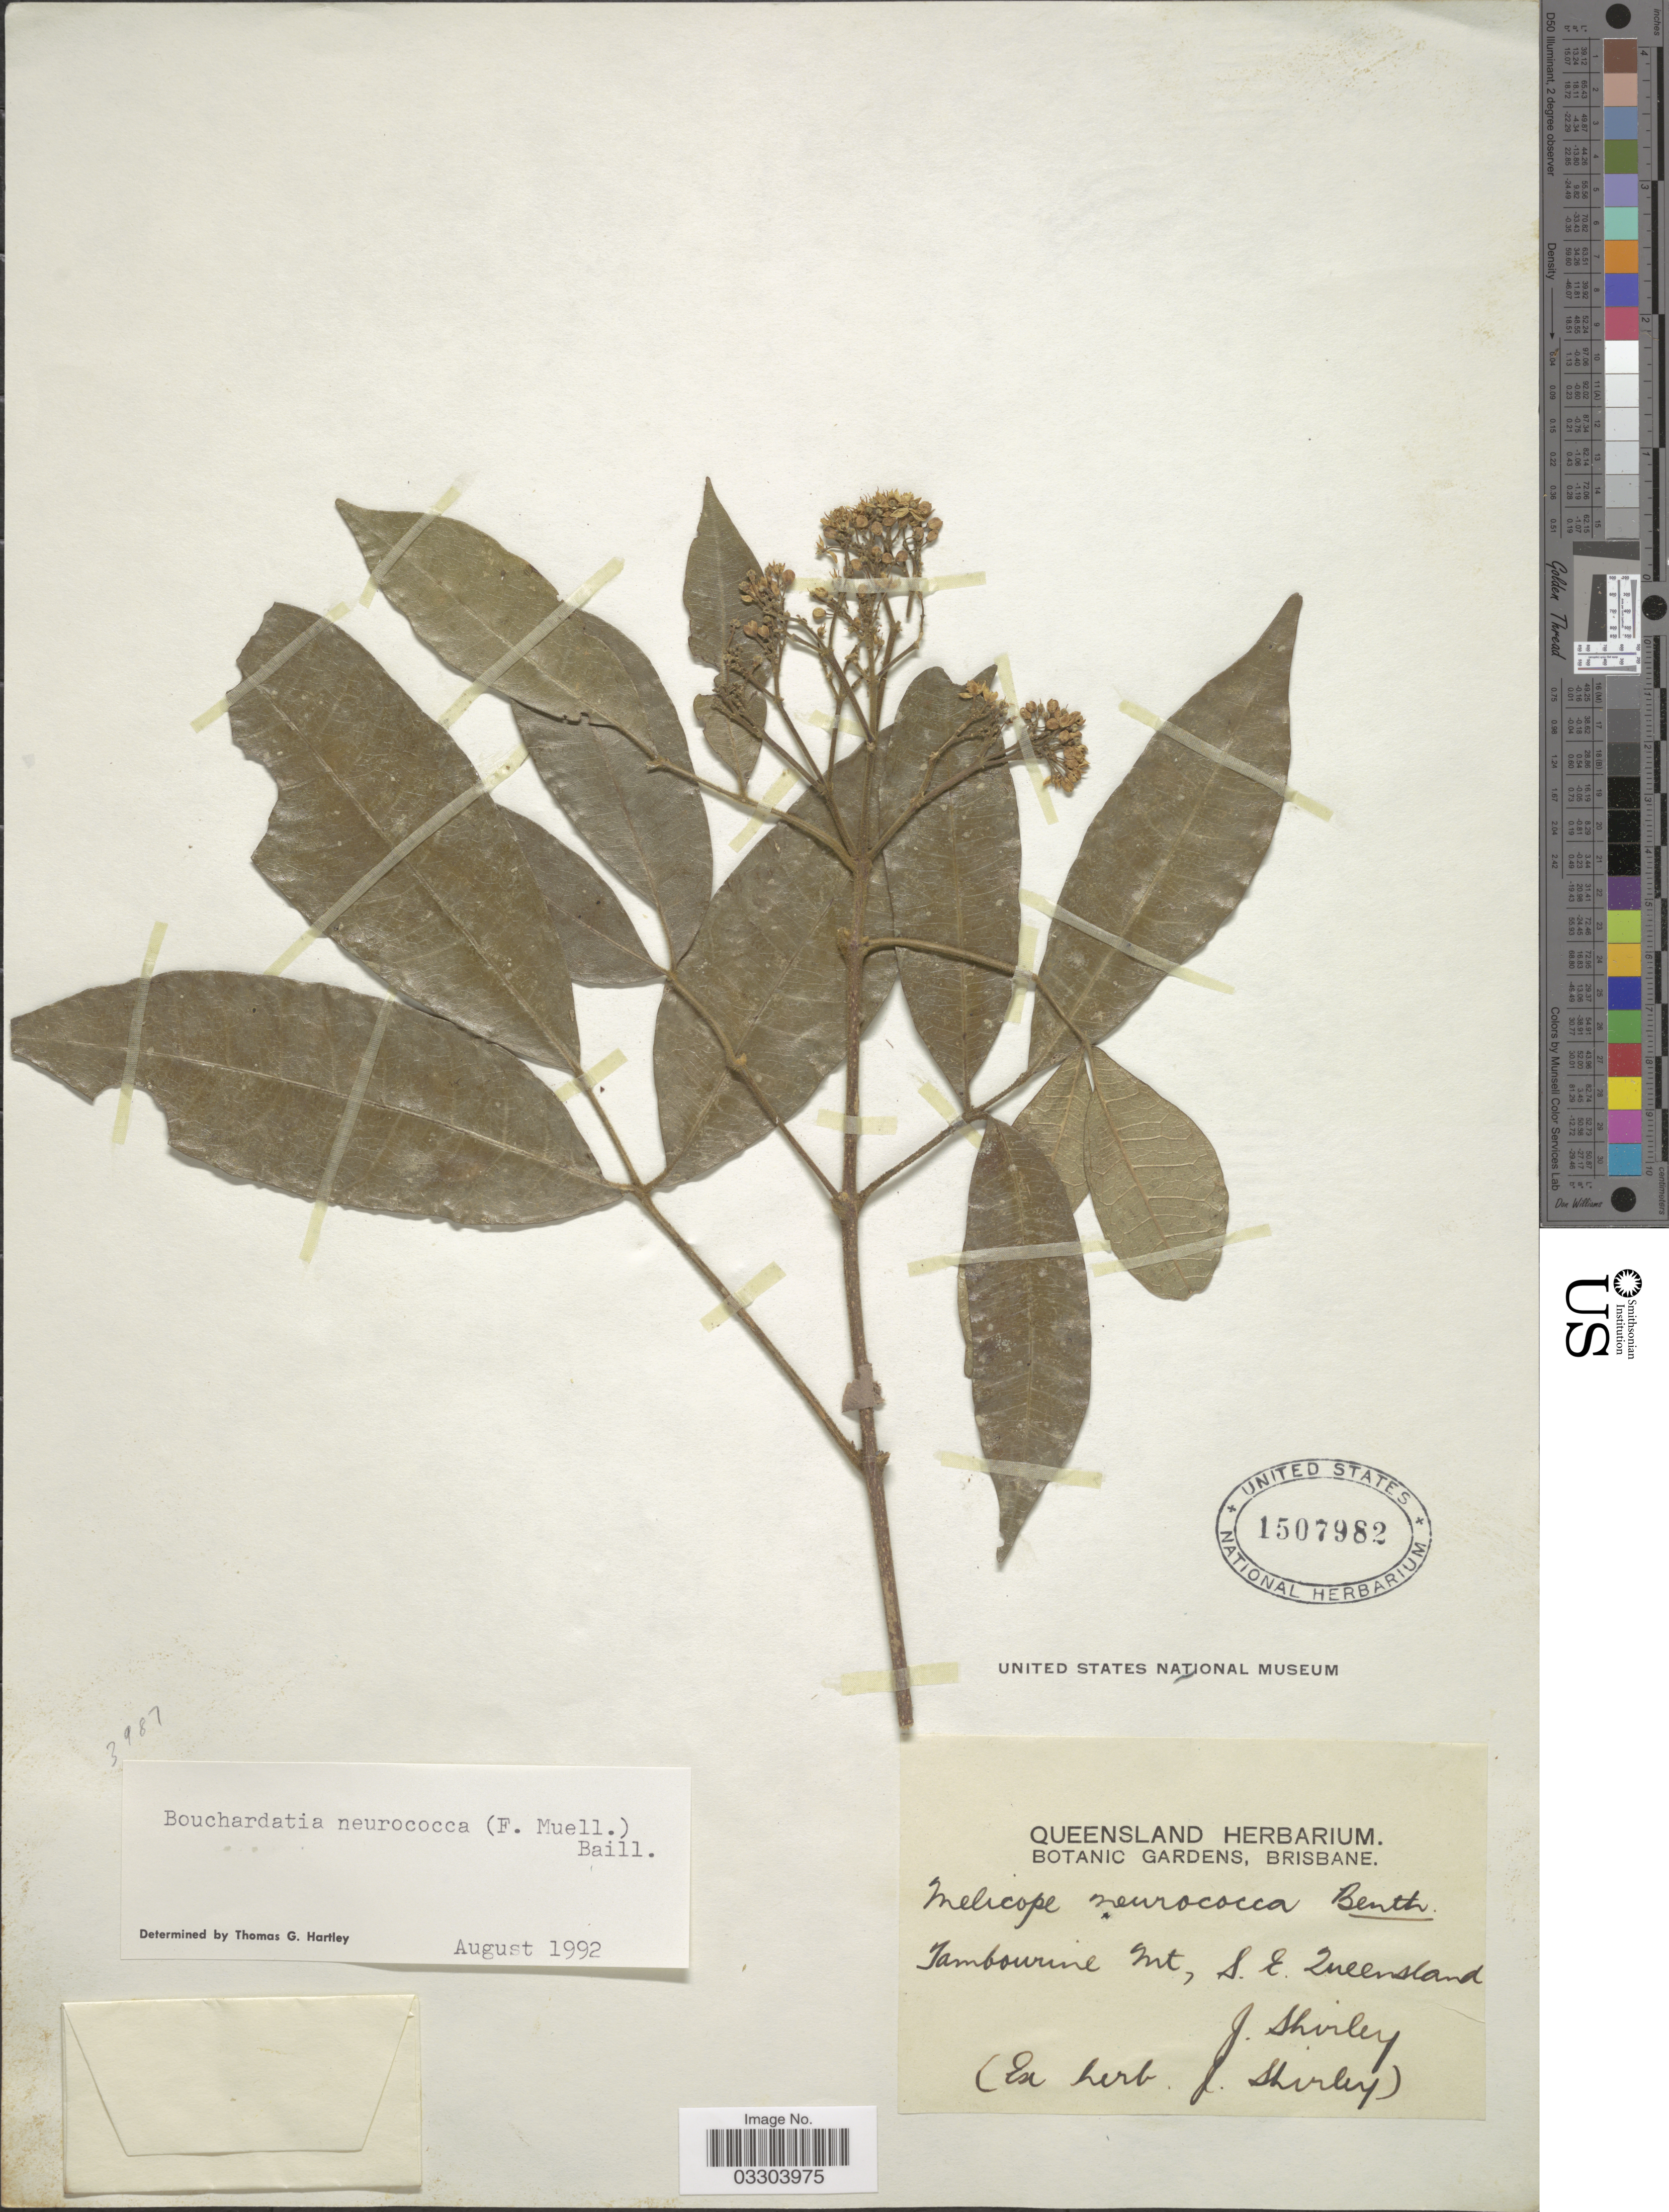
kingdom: Plantae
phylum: Tracheophyta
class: Magnoliopsida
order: Sapindales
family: Rutaceae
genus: Bouchardatia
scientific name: Bouchardatia neurococca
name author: (F. Muell.) Baill.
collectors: J. Shirley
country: Australia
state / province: Queensland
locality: Tambourine Mt., S.E. Queensland.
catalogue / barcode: US 1507982